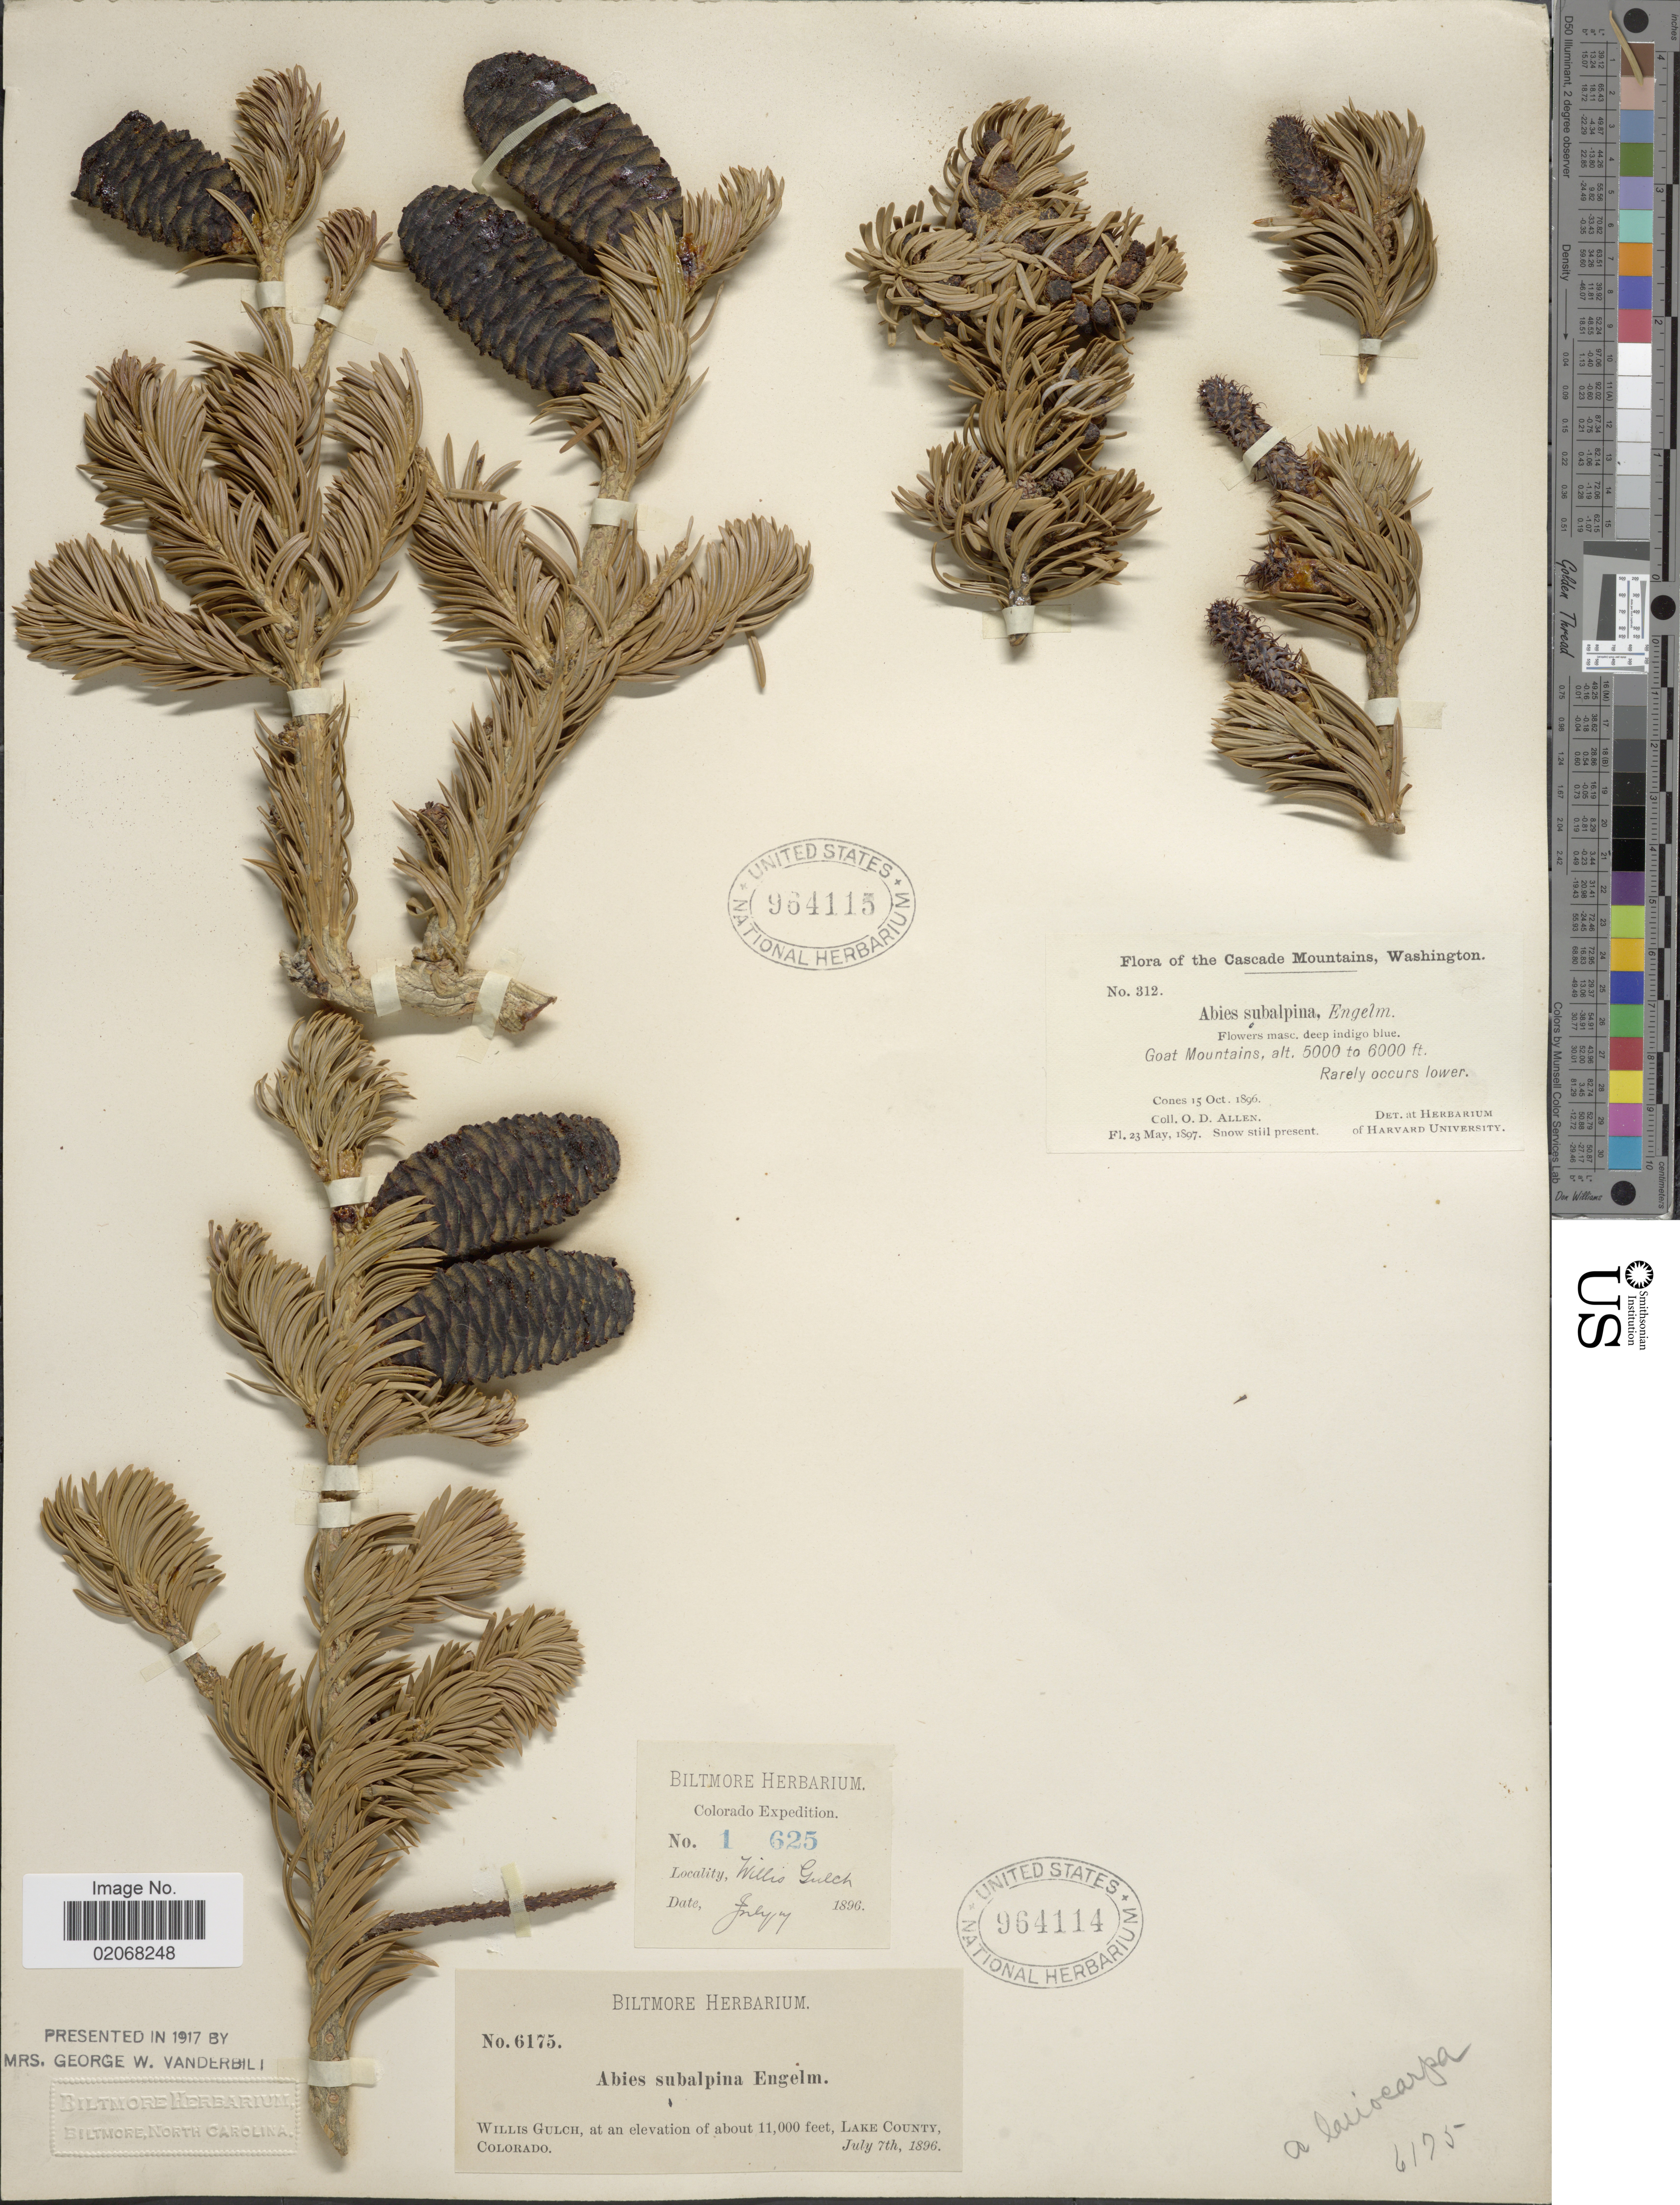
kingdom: Plantae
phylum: Tracheophyta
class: Pinopsida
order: Pinales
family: Pinaceae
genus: Abies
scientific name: Abies lasiocarpa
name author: (Hook.) Nutt.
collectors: O. D. Allen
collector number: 312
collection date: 1896-10-15/1897-05-23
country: United States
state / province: Washington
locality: Cascade Mountains, Goat Mountains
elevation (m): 1524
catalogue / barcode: US 964115